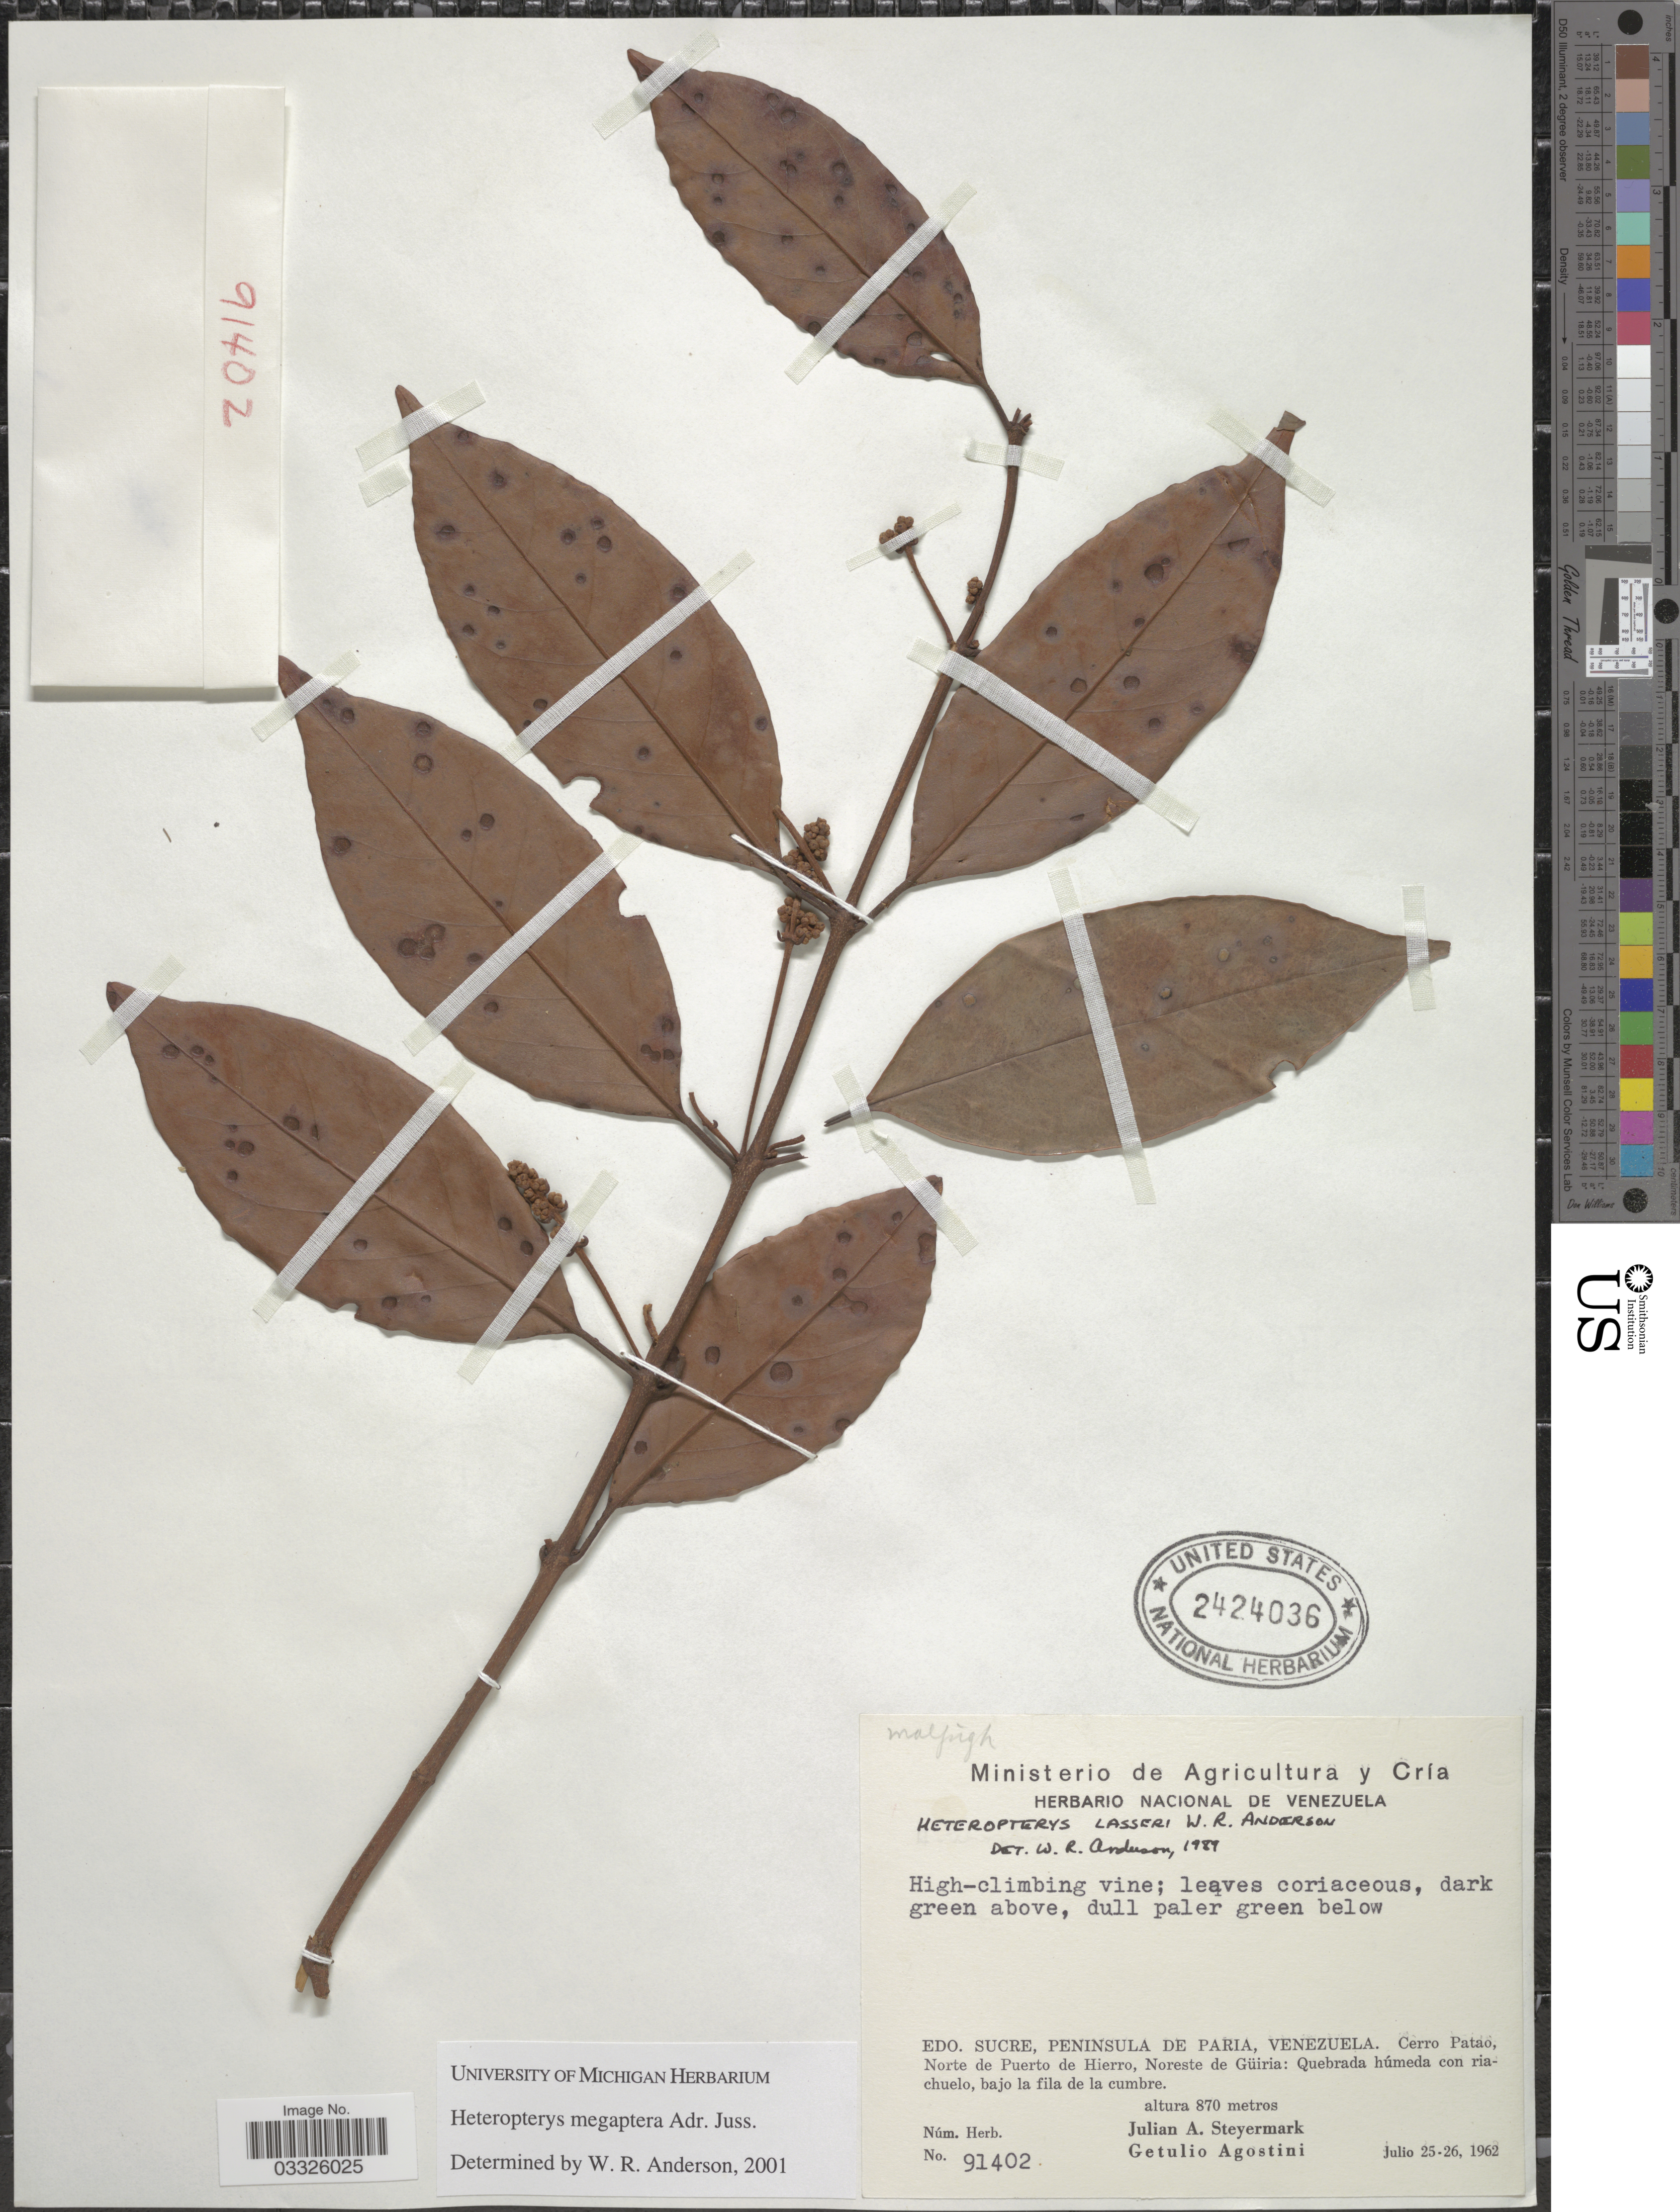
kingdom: Plantae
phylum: Tracheophyta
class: Magnoliopsida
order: Malpighiales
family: Malpighiaceae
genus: Heteropterys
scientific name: Heteropterys megaptera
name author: A. Juss.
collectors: J. Steyermark & G. Agostini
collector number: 91402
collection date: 1962-07-25/1962-07-26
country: Venezuela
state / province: Sucre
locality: Peninsula de Paria. Cerro Patao, Norte de Puerto de Hierro, Noreste de Güiria.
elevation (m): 870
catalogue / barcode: US 2424036